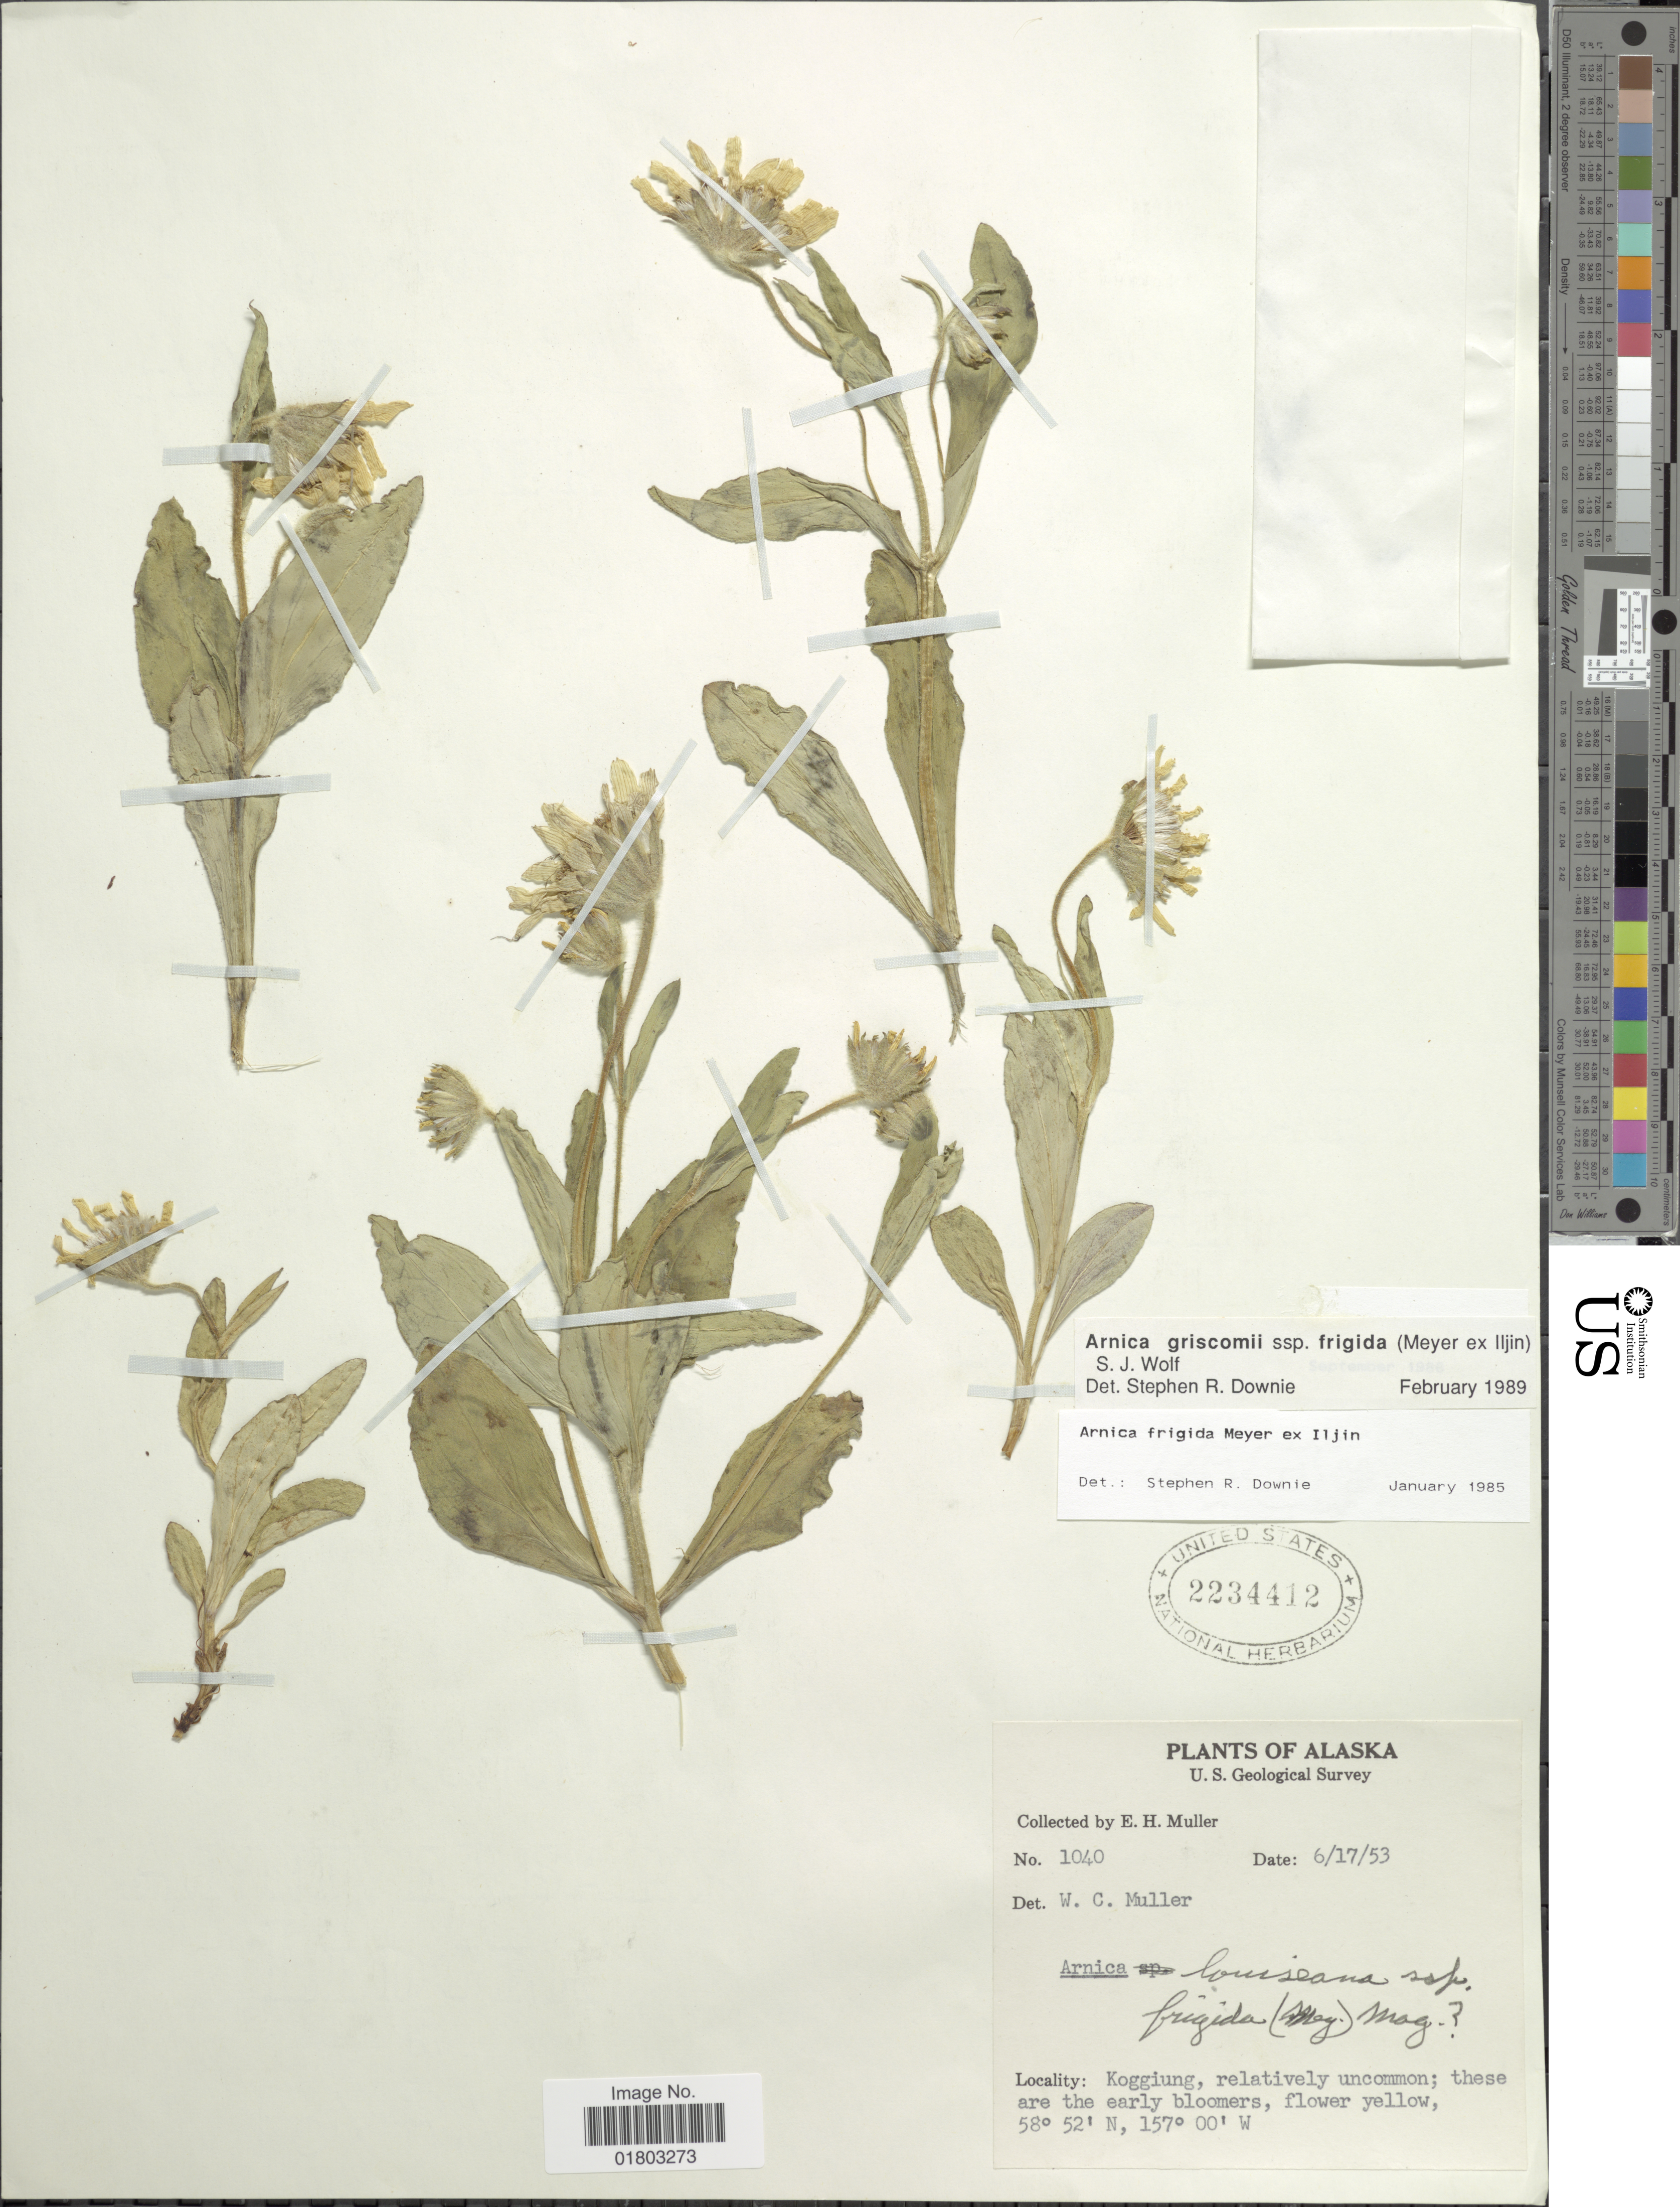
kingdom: Plantae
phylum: Tracheophyta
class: Magnoliopsida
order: Asterales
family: Asteraceae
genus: Arnica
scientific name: Arnica griscomii subsp. frigida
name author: (C.A. Mey. ex Iljin) S.J. Wolf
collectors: E. H. Muller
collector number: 1040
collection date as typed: Transcribed d/m/y: 17/6/53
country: United States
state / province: Alaska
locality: Koggiung, relatively uncommon; these are the early blommers, flower yellow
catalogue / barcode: US 2234412